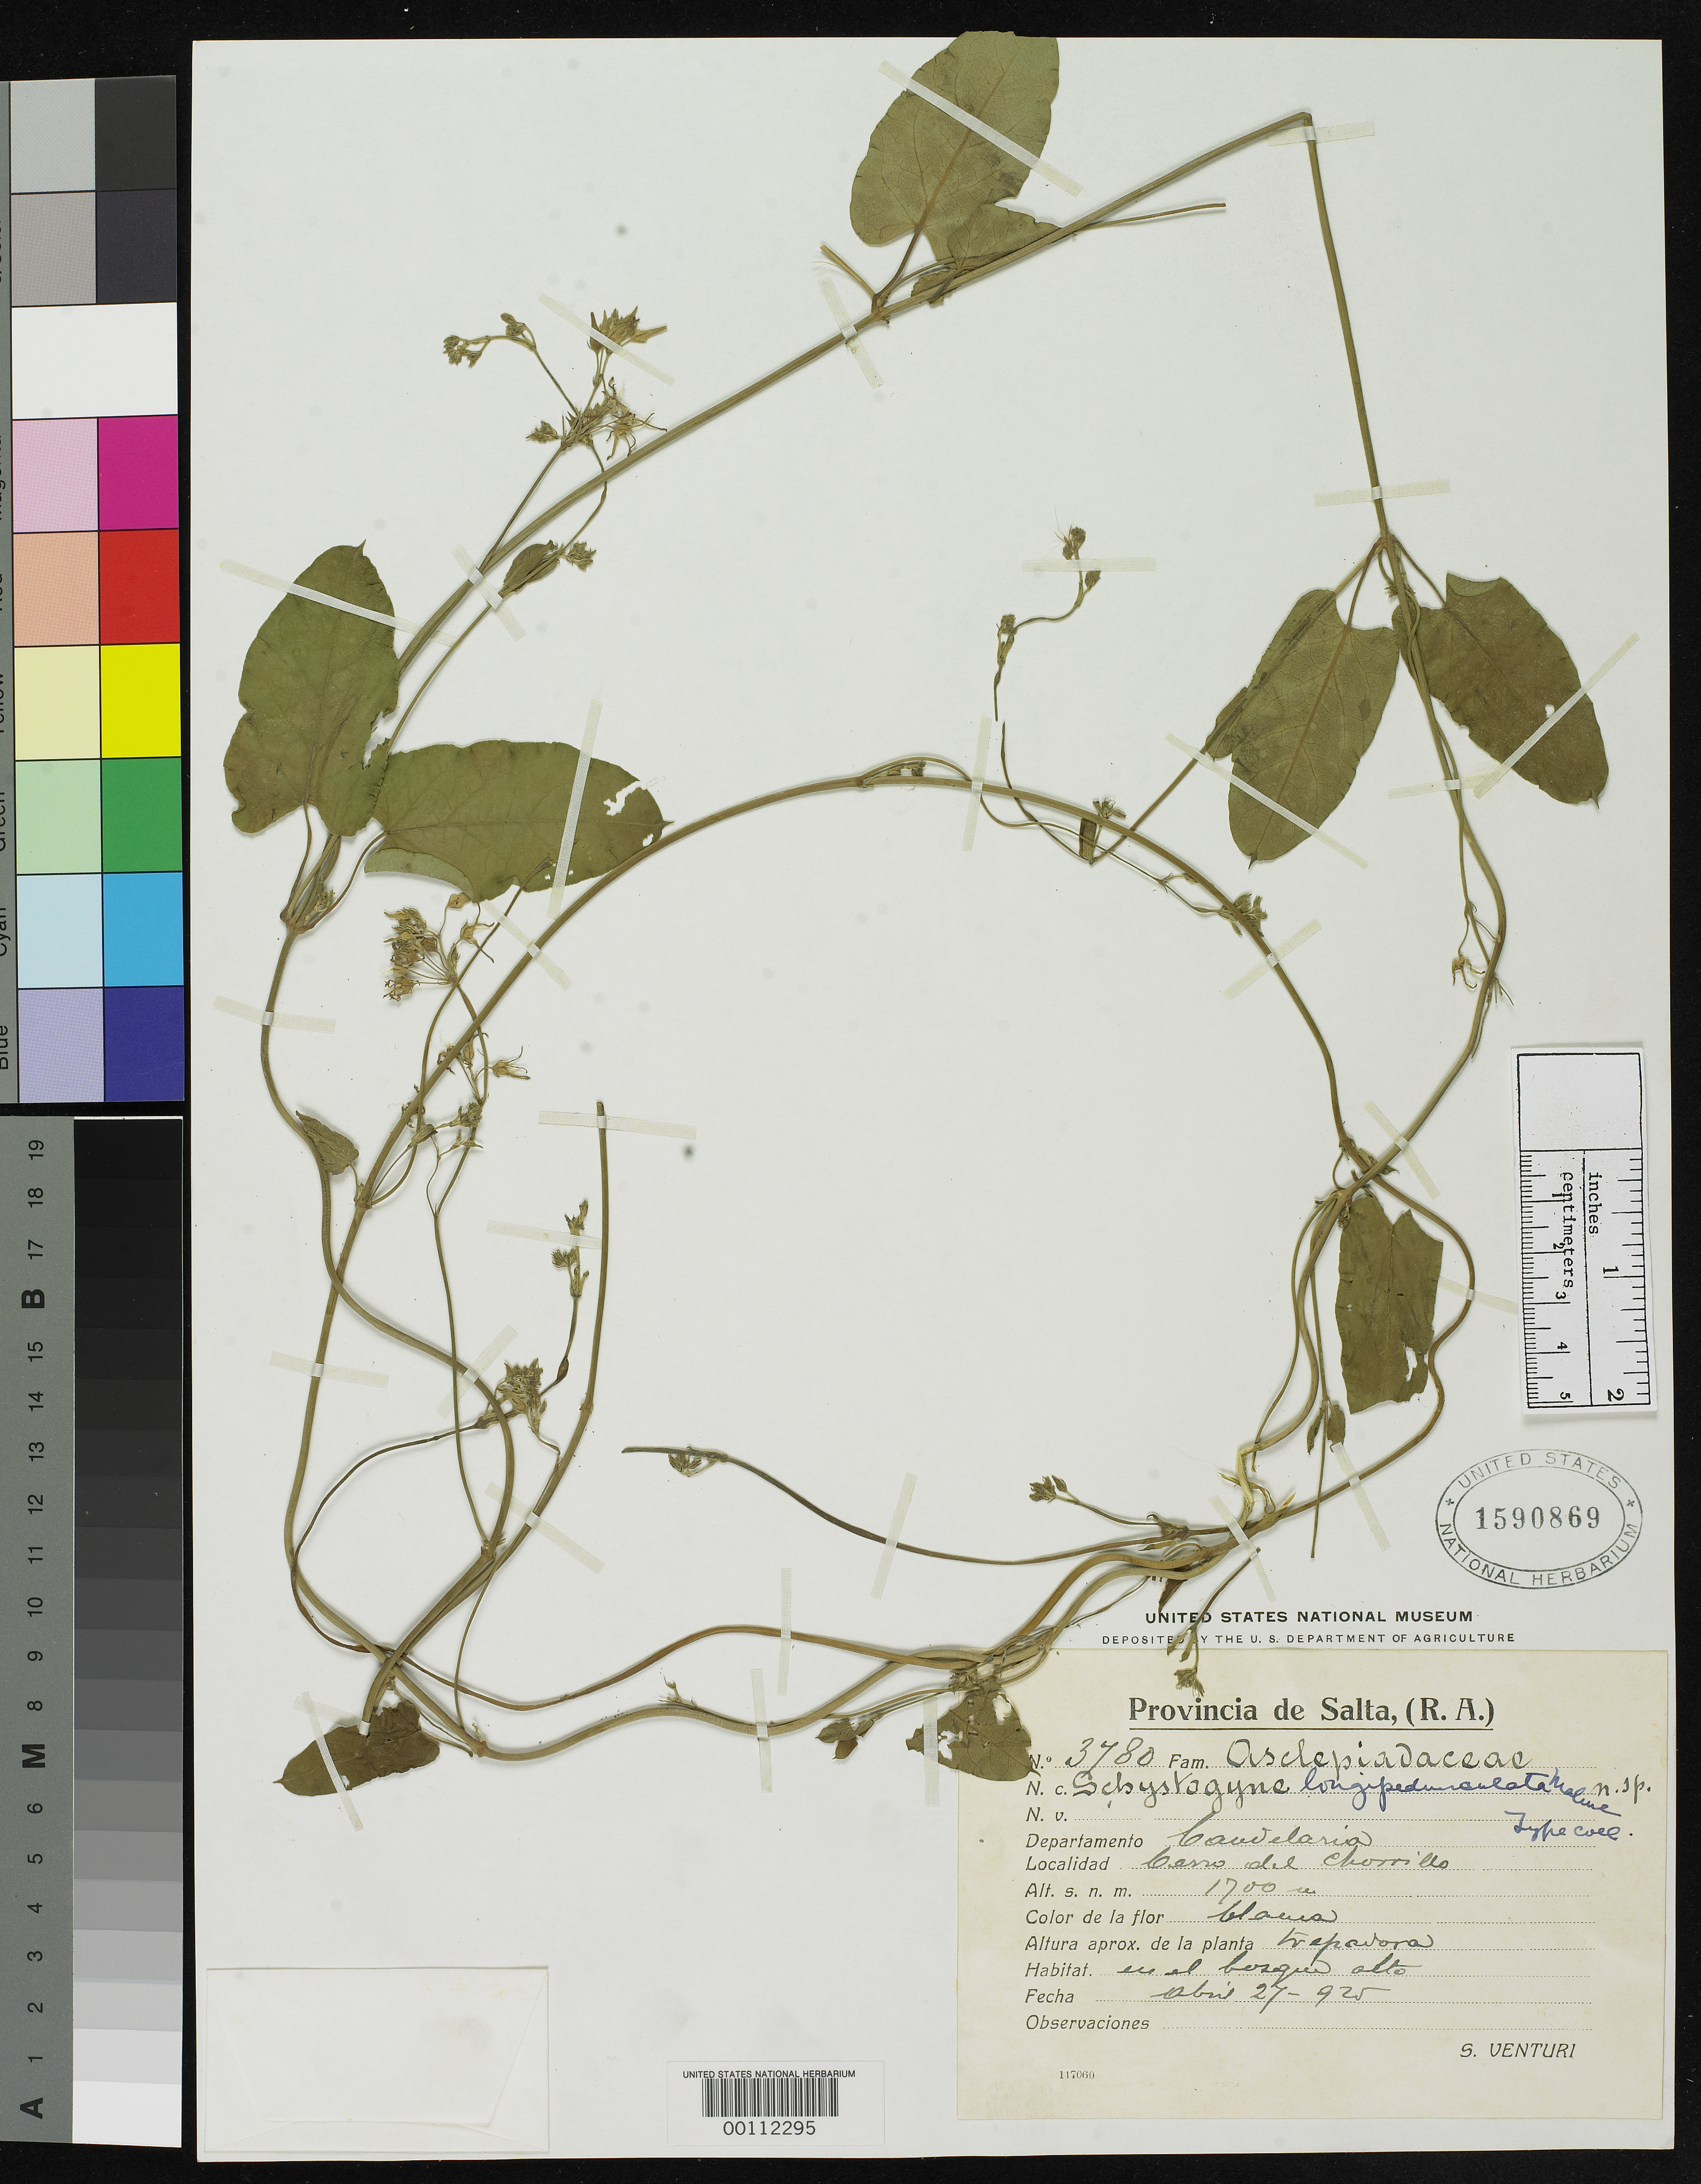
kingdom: Plantae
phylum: Tracheophyta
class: Magnoliopsida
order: Gentianales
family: Apocynaceae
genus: Schistogyne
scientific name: Schistogyne longipedunculata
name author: Malme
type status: Isosyntype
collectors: S. Venturi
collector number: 3780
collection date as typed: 27 Apr 1925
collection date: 1925-04-27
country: Argentina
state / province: Salta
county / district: Candelaria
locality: Cerro del Chorillo.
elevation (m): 1700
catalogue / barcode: US 1590869